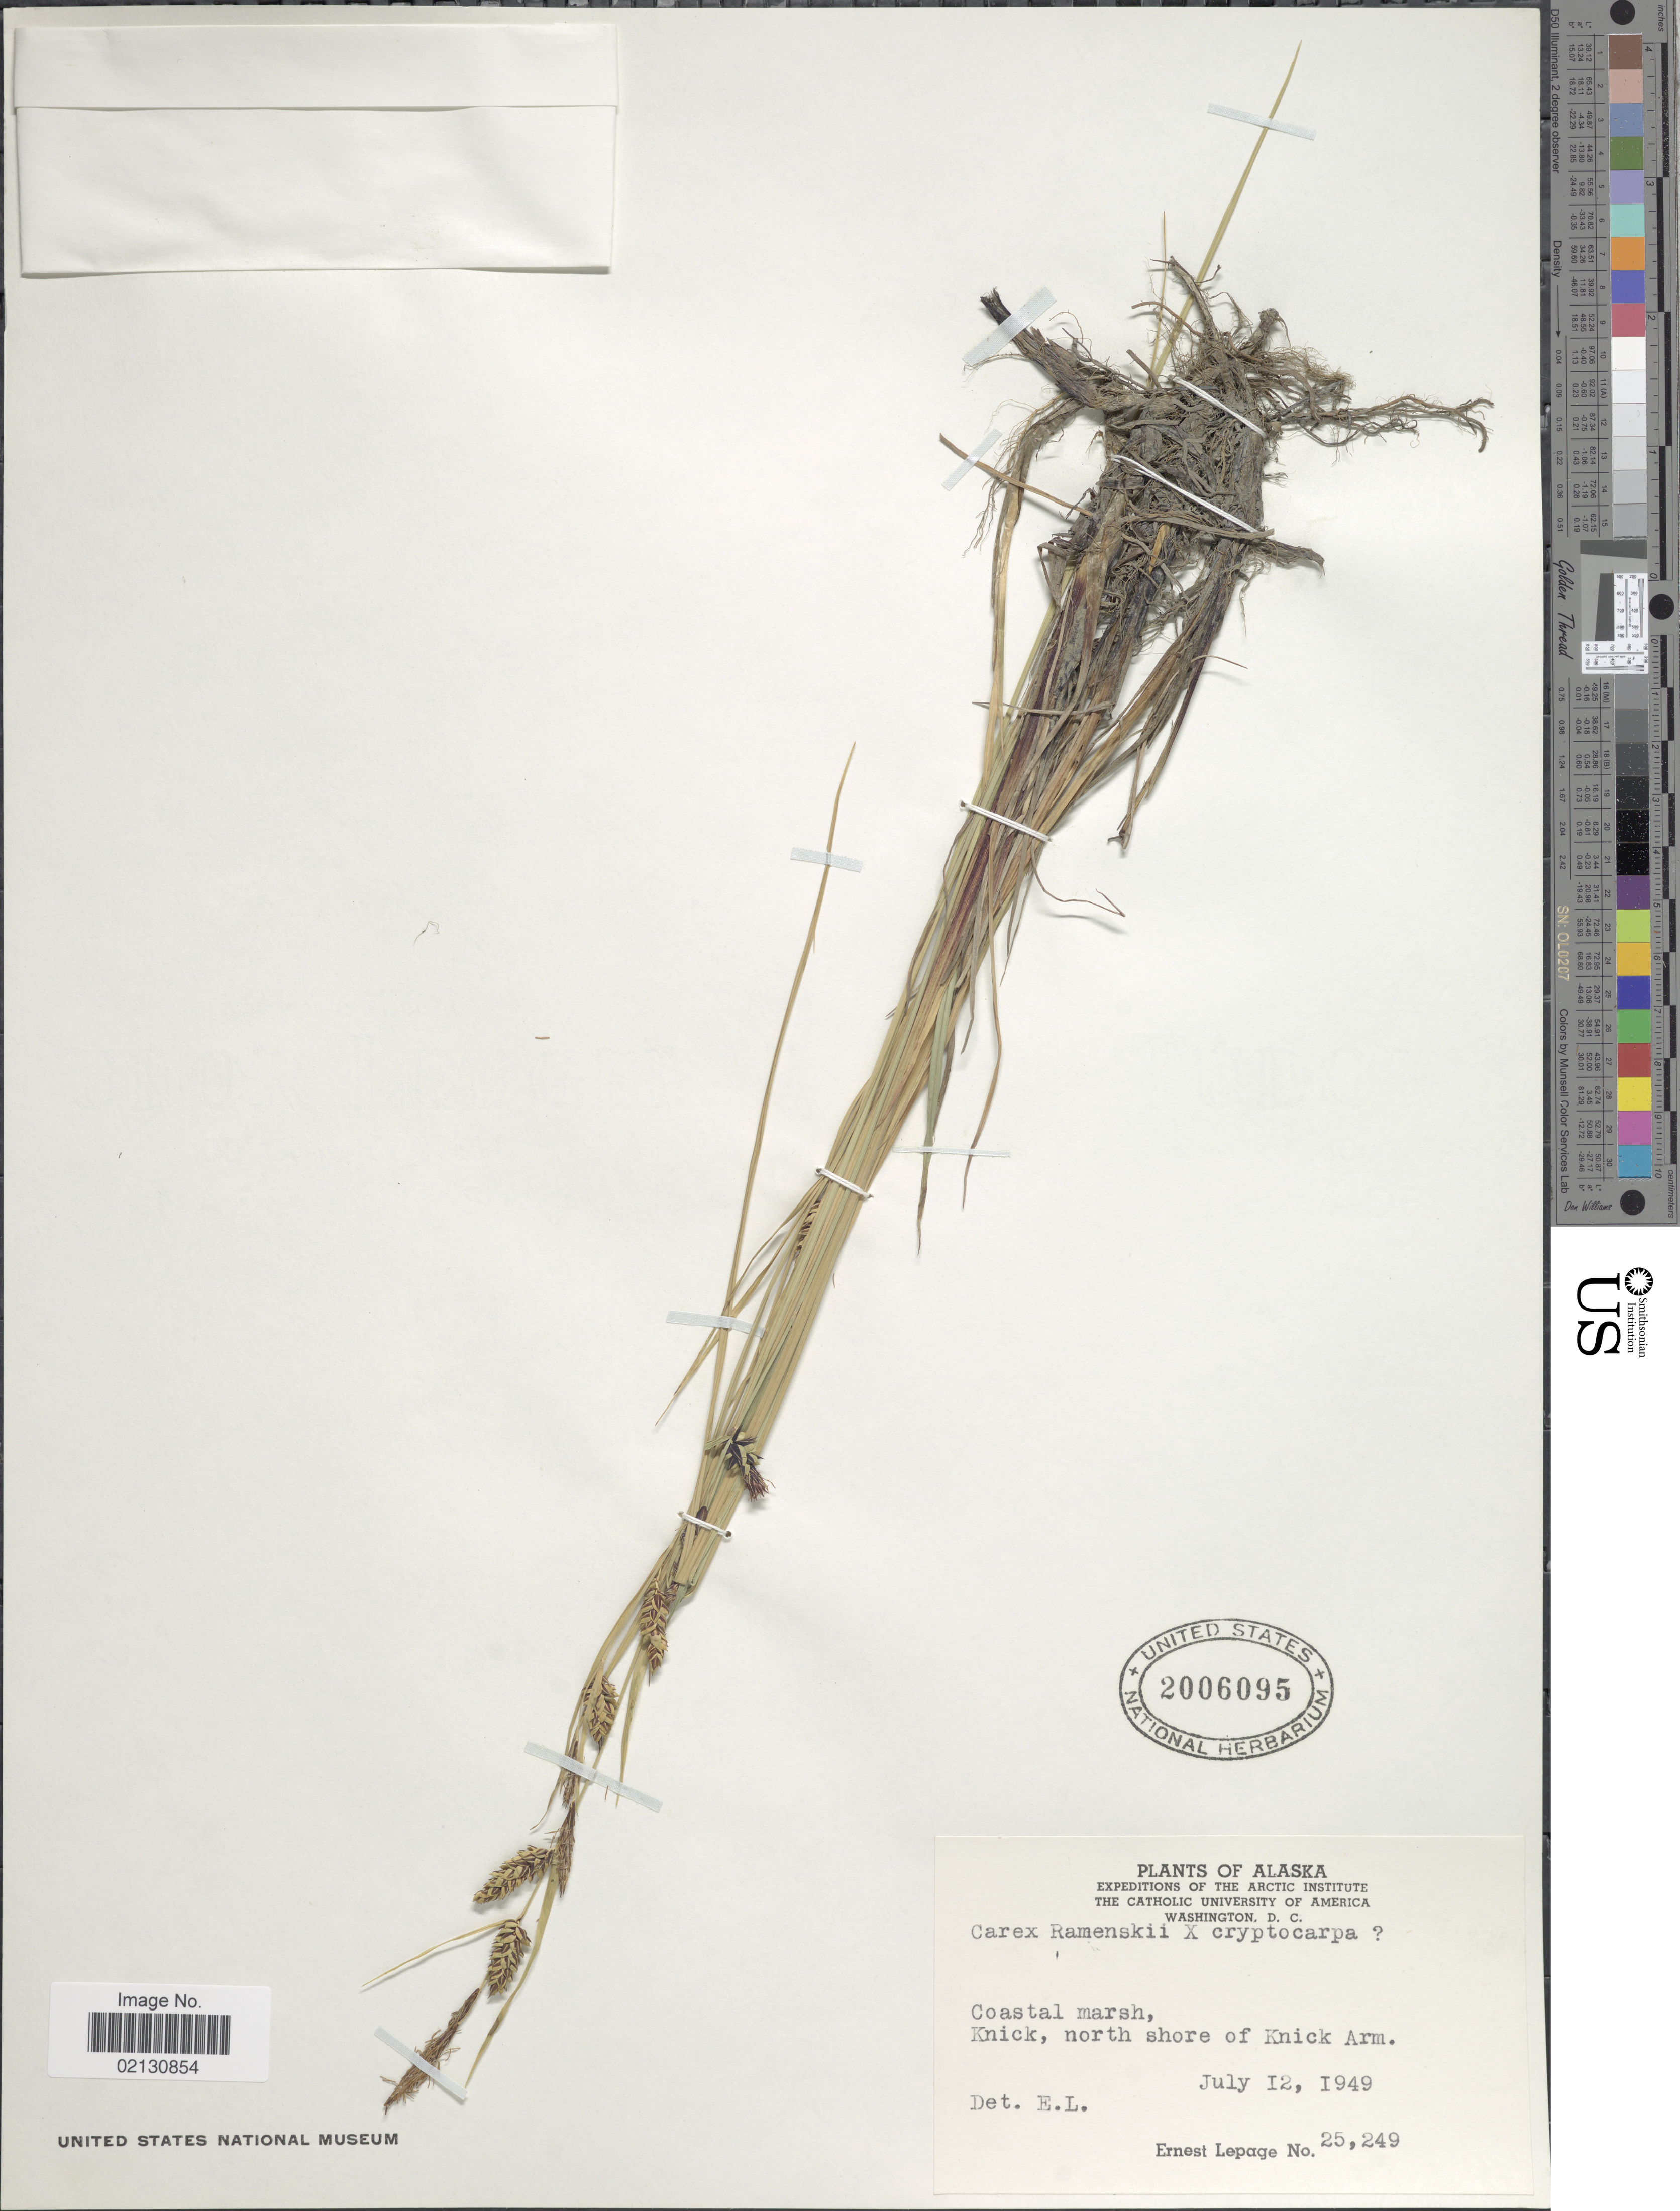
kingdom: Plantae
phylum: Tracheophyta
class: Liliopsida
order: Poales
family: Cyperaceae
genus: Carex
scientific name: Carex ramenskii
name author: Kom.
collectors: E. Lepage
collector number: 25249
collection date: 1949-07-12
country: United States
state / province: Alaska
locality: Knick, north shore of Knick Arm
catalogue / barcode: US 2006095